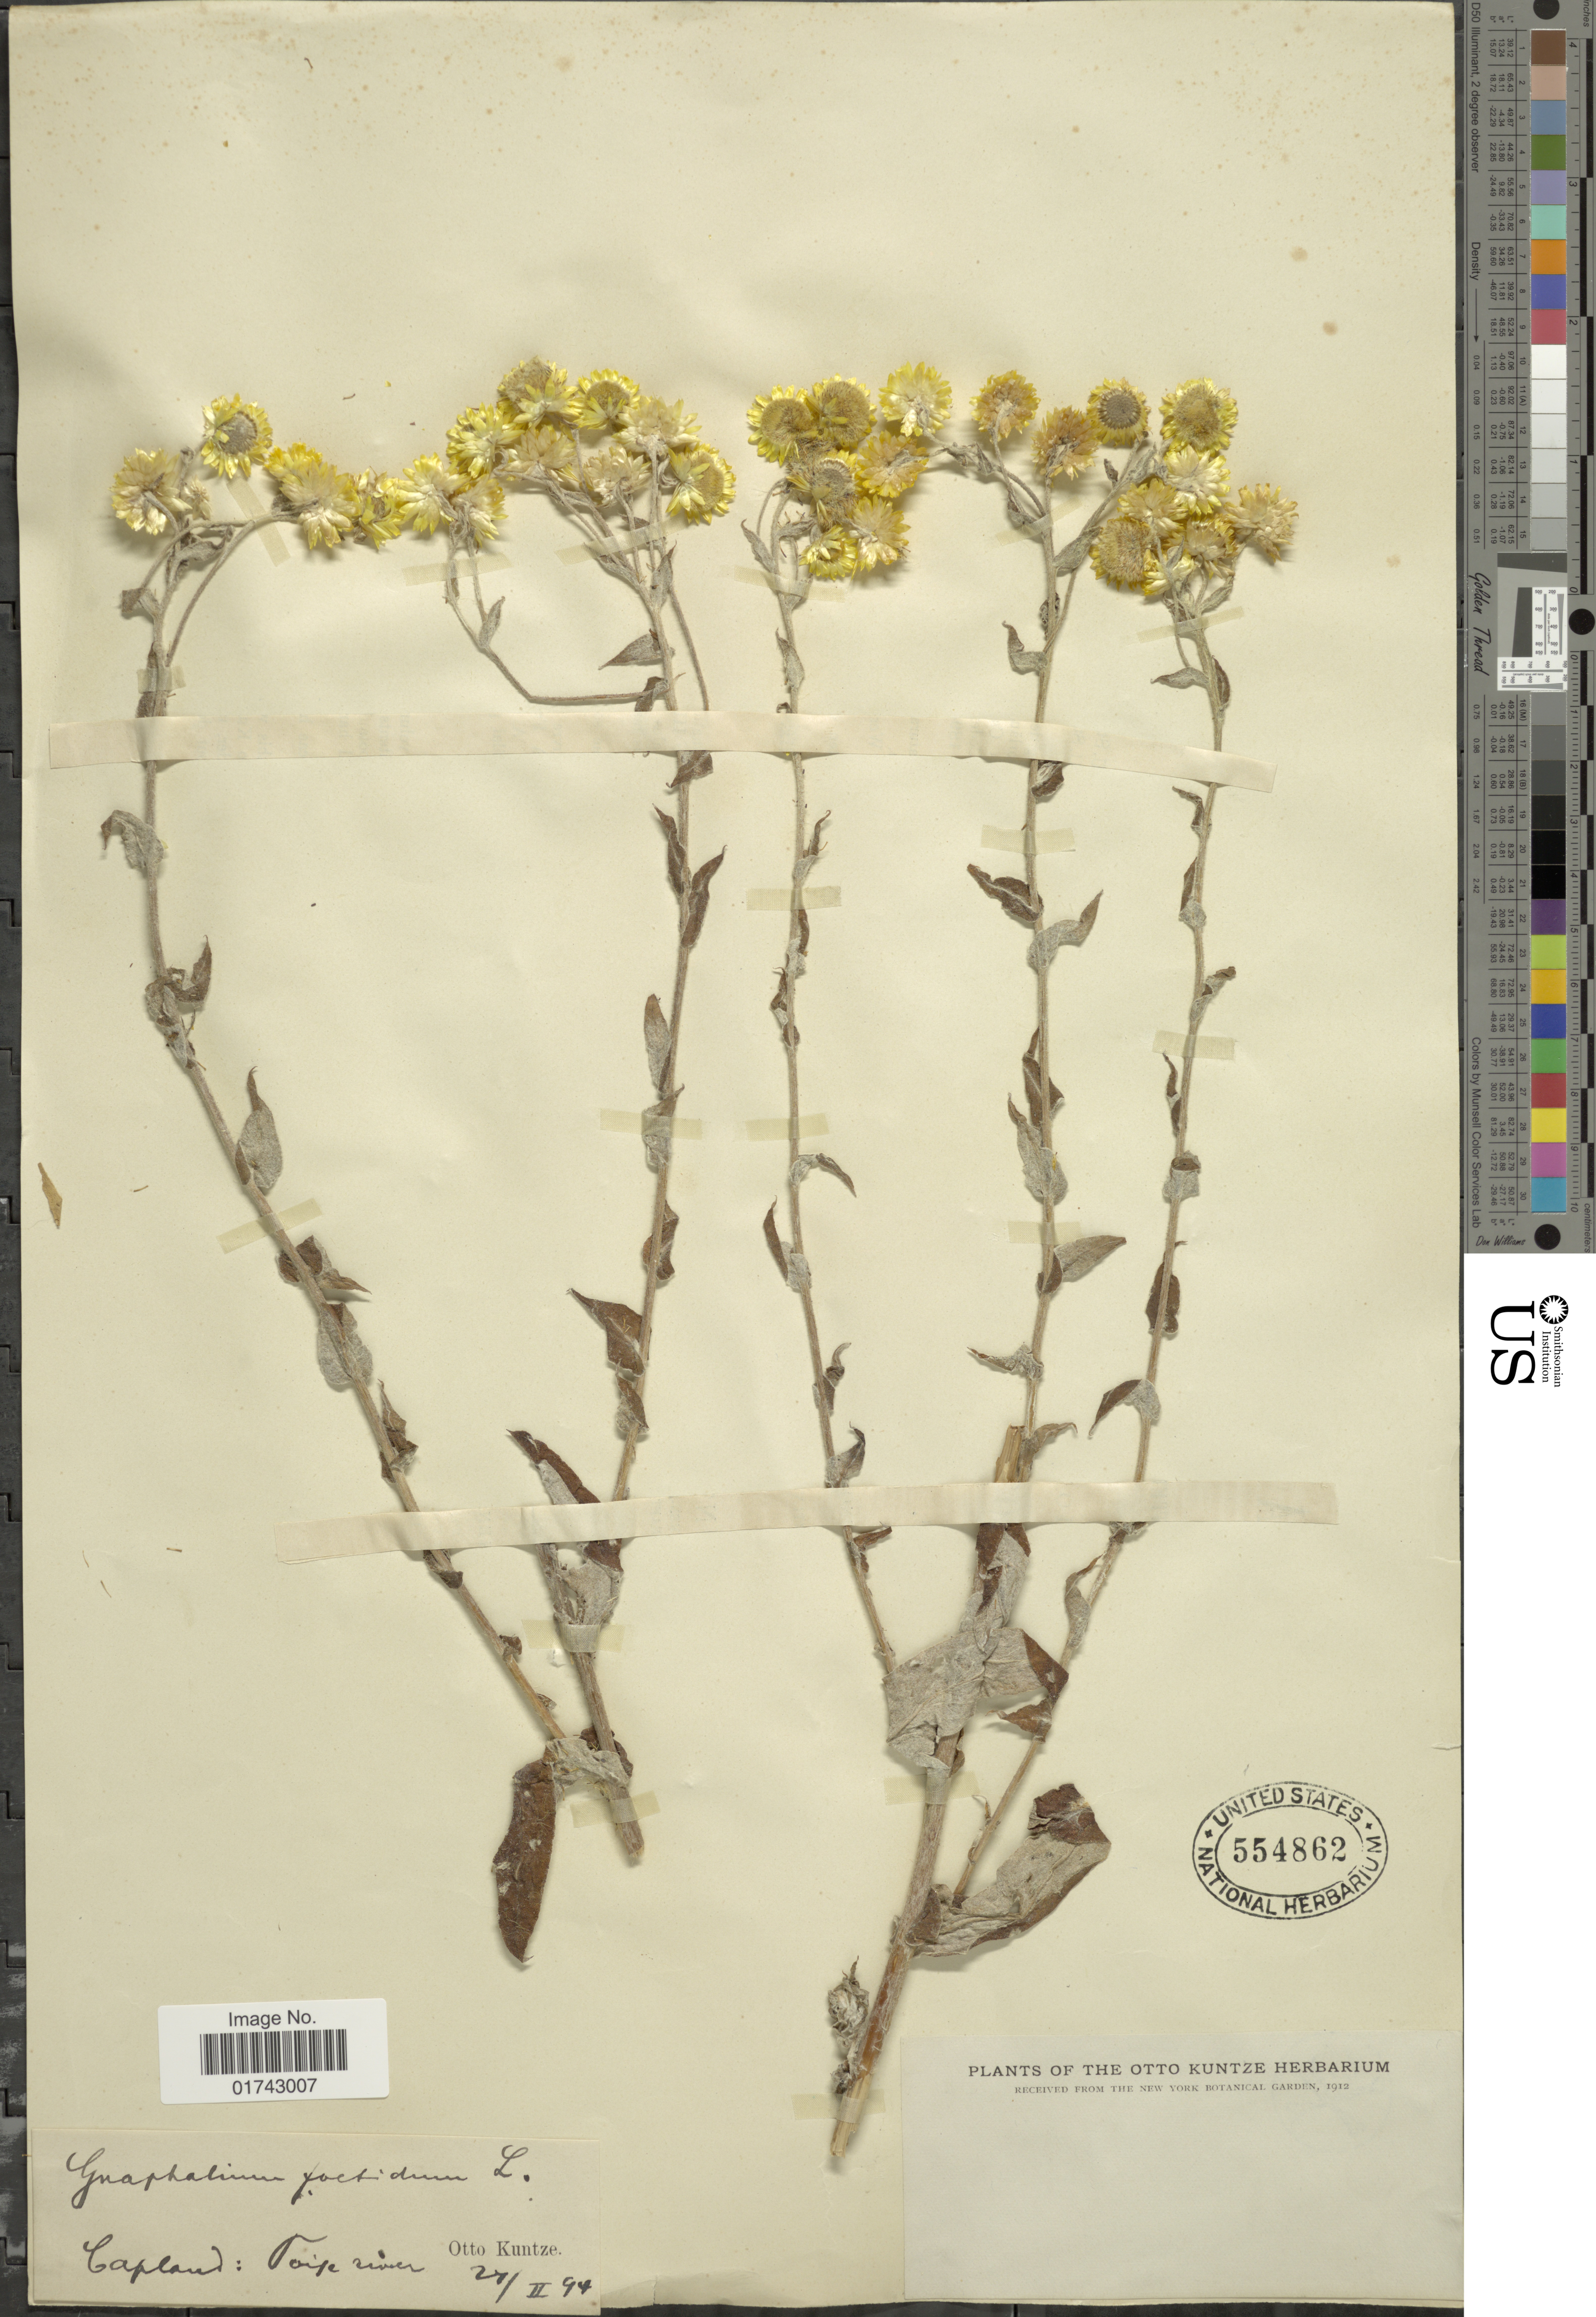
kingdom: Plantae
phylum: Tracheophyta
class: Magnoliopsida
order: Asterales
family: Asteraceae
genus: Helichrysum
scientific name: Helichrysum foetidum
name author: (L.) Moench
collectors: C.E.O. Kuntze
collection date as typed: Transcribed d/m/y: 20/2/94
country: South Africa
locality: Capland: Torpe rivier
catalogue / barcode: US 554862